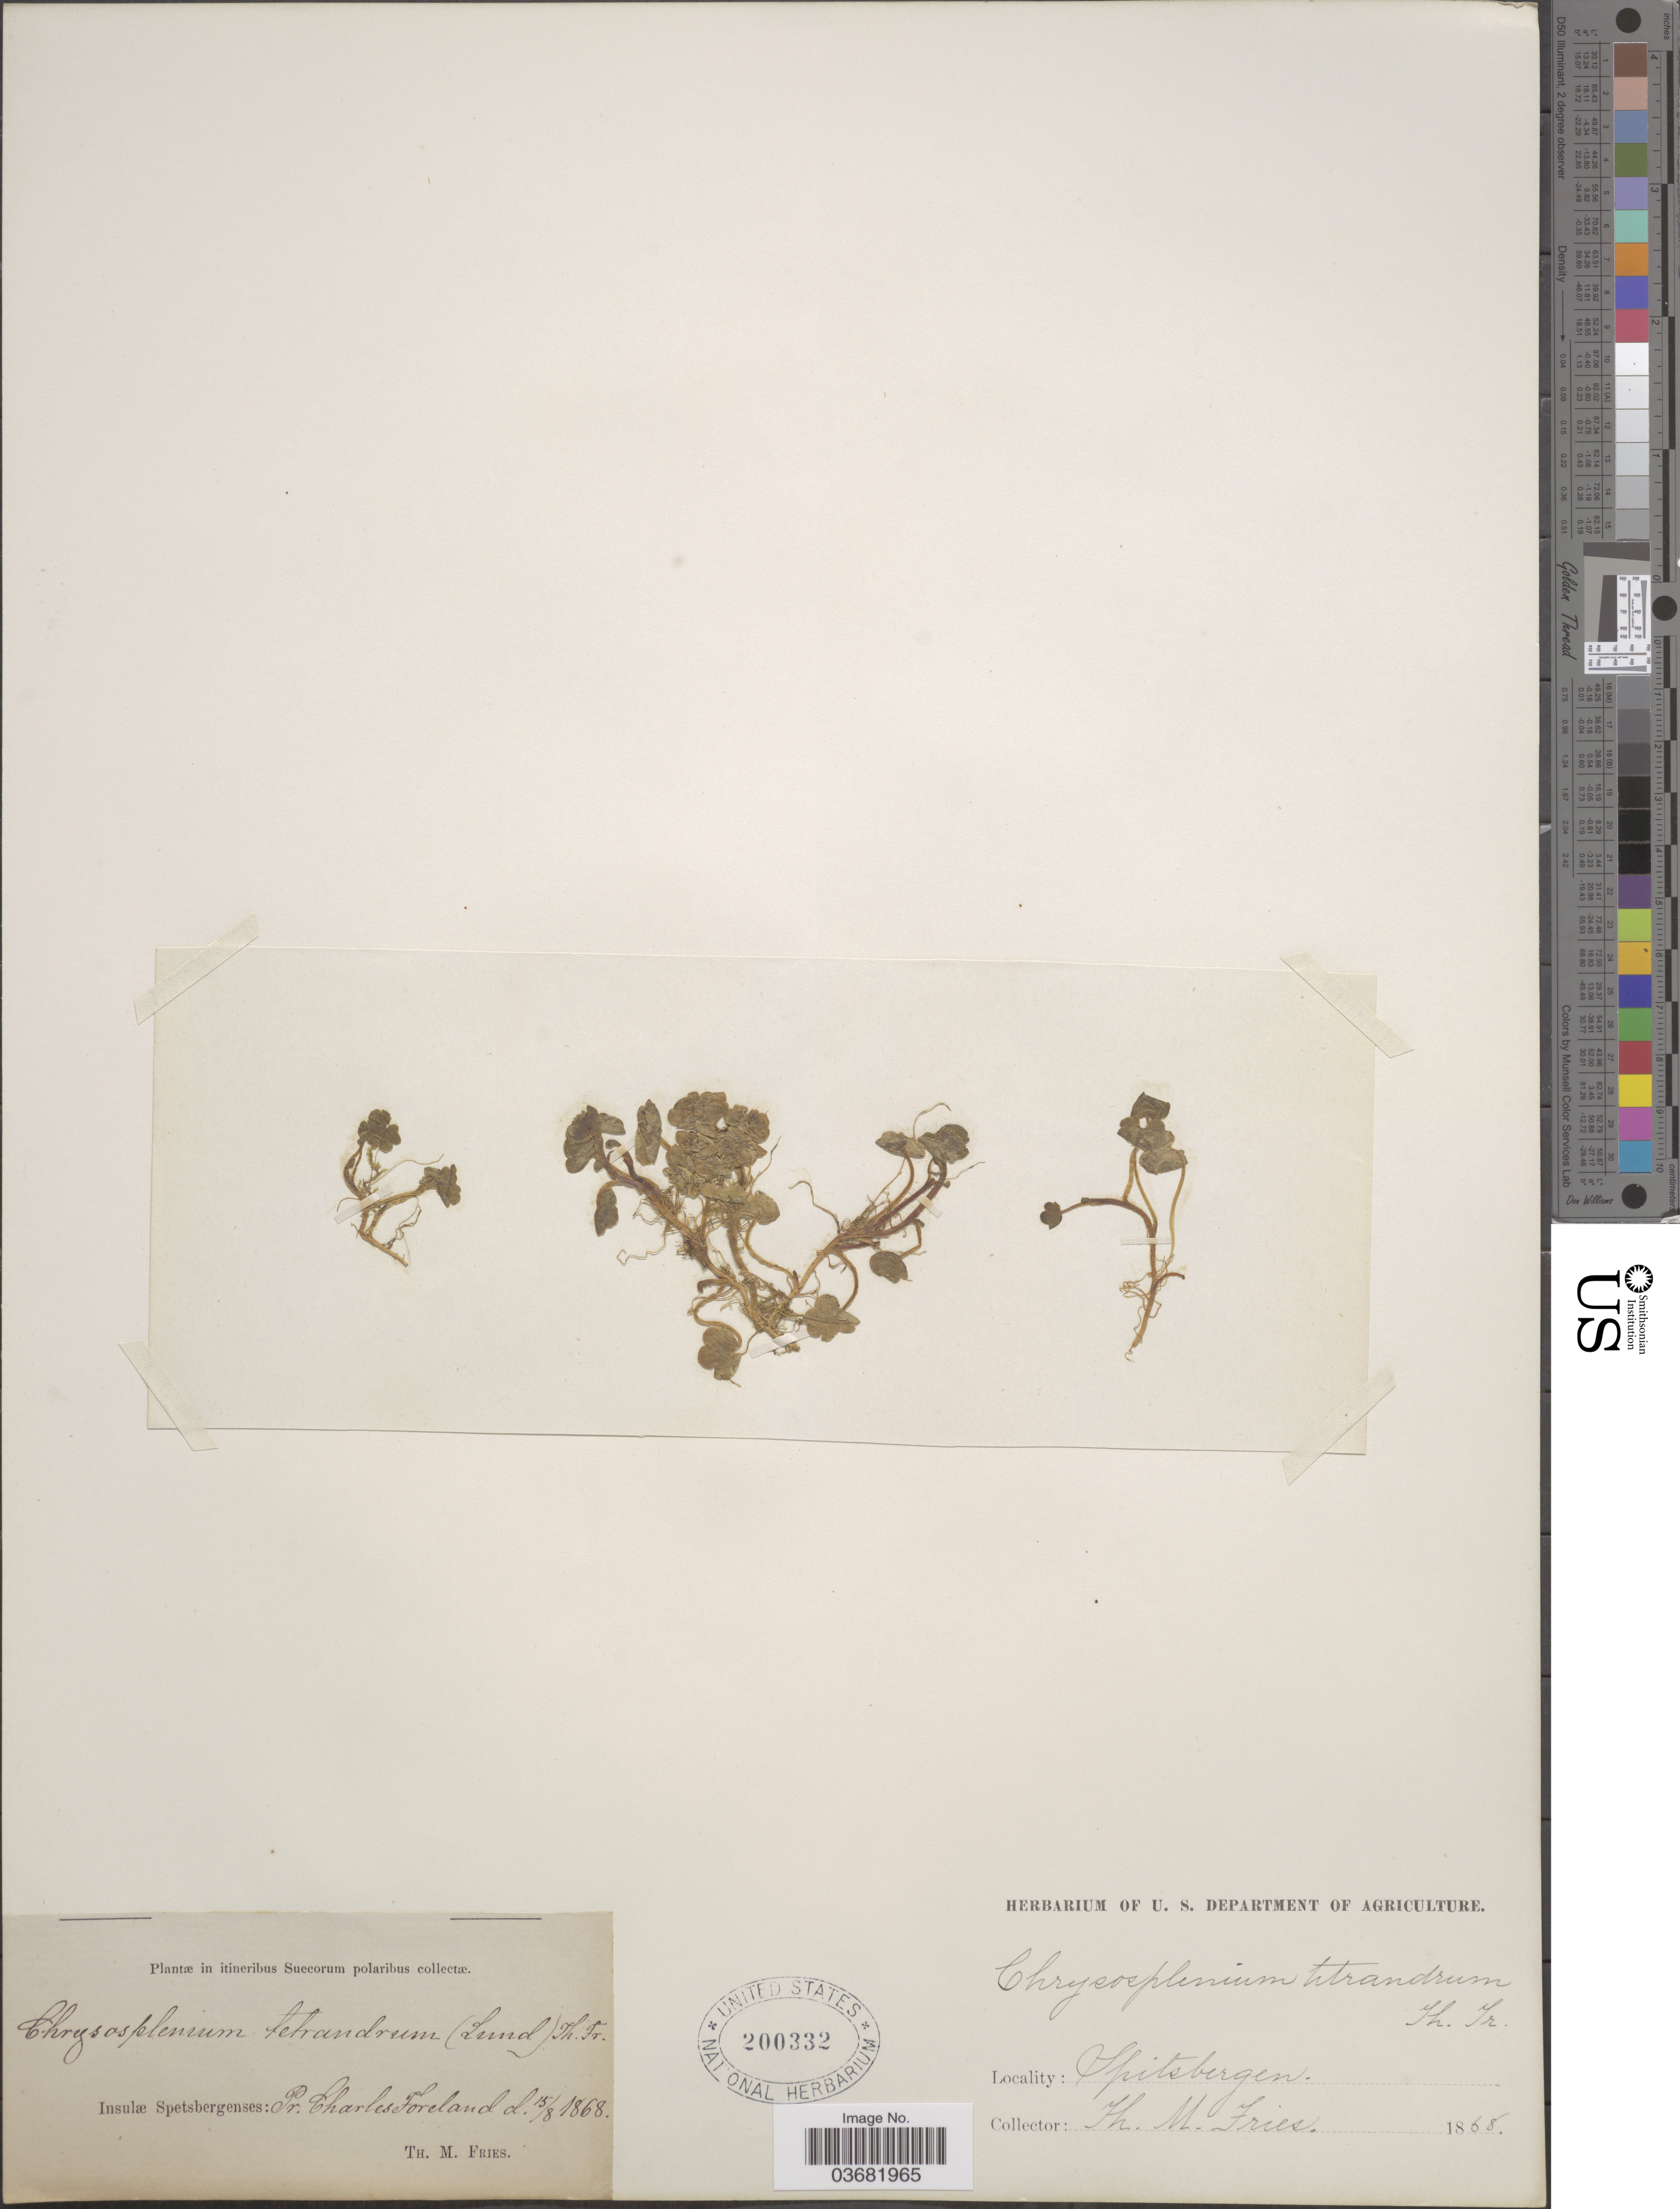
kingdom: Plantae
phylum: Tracheophyta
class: Magnoliopsida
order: Saxifragales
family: Saxifragaceae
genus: Chrysosplenium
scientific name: Chrysosplenium tetrandrum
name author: (N. Lund) Th. Fr.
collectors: T. Fries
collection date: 1868-08-15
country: Norway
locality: In itineribus Suecorum polaribus. Insulæ Spetsbergenses: Pr. Charles Foreland. Spitsbergen.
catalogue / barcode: US 200332